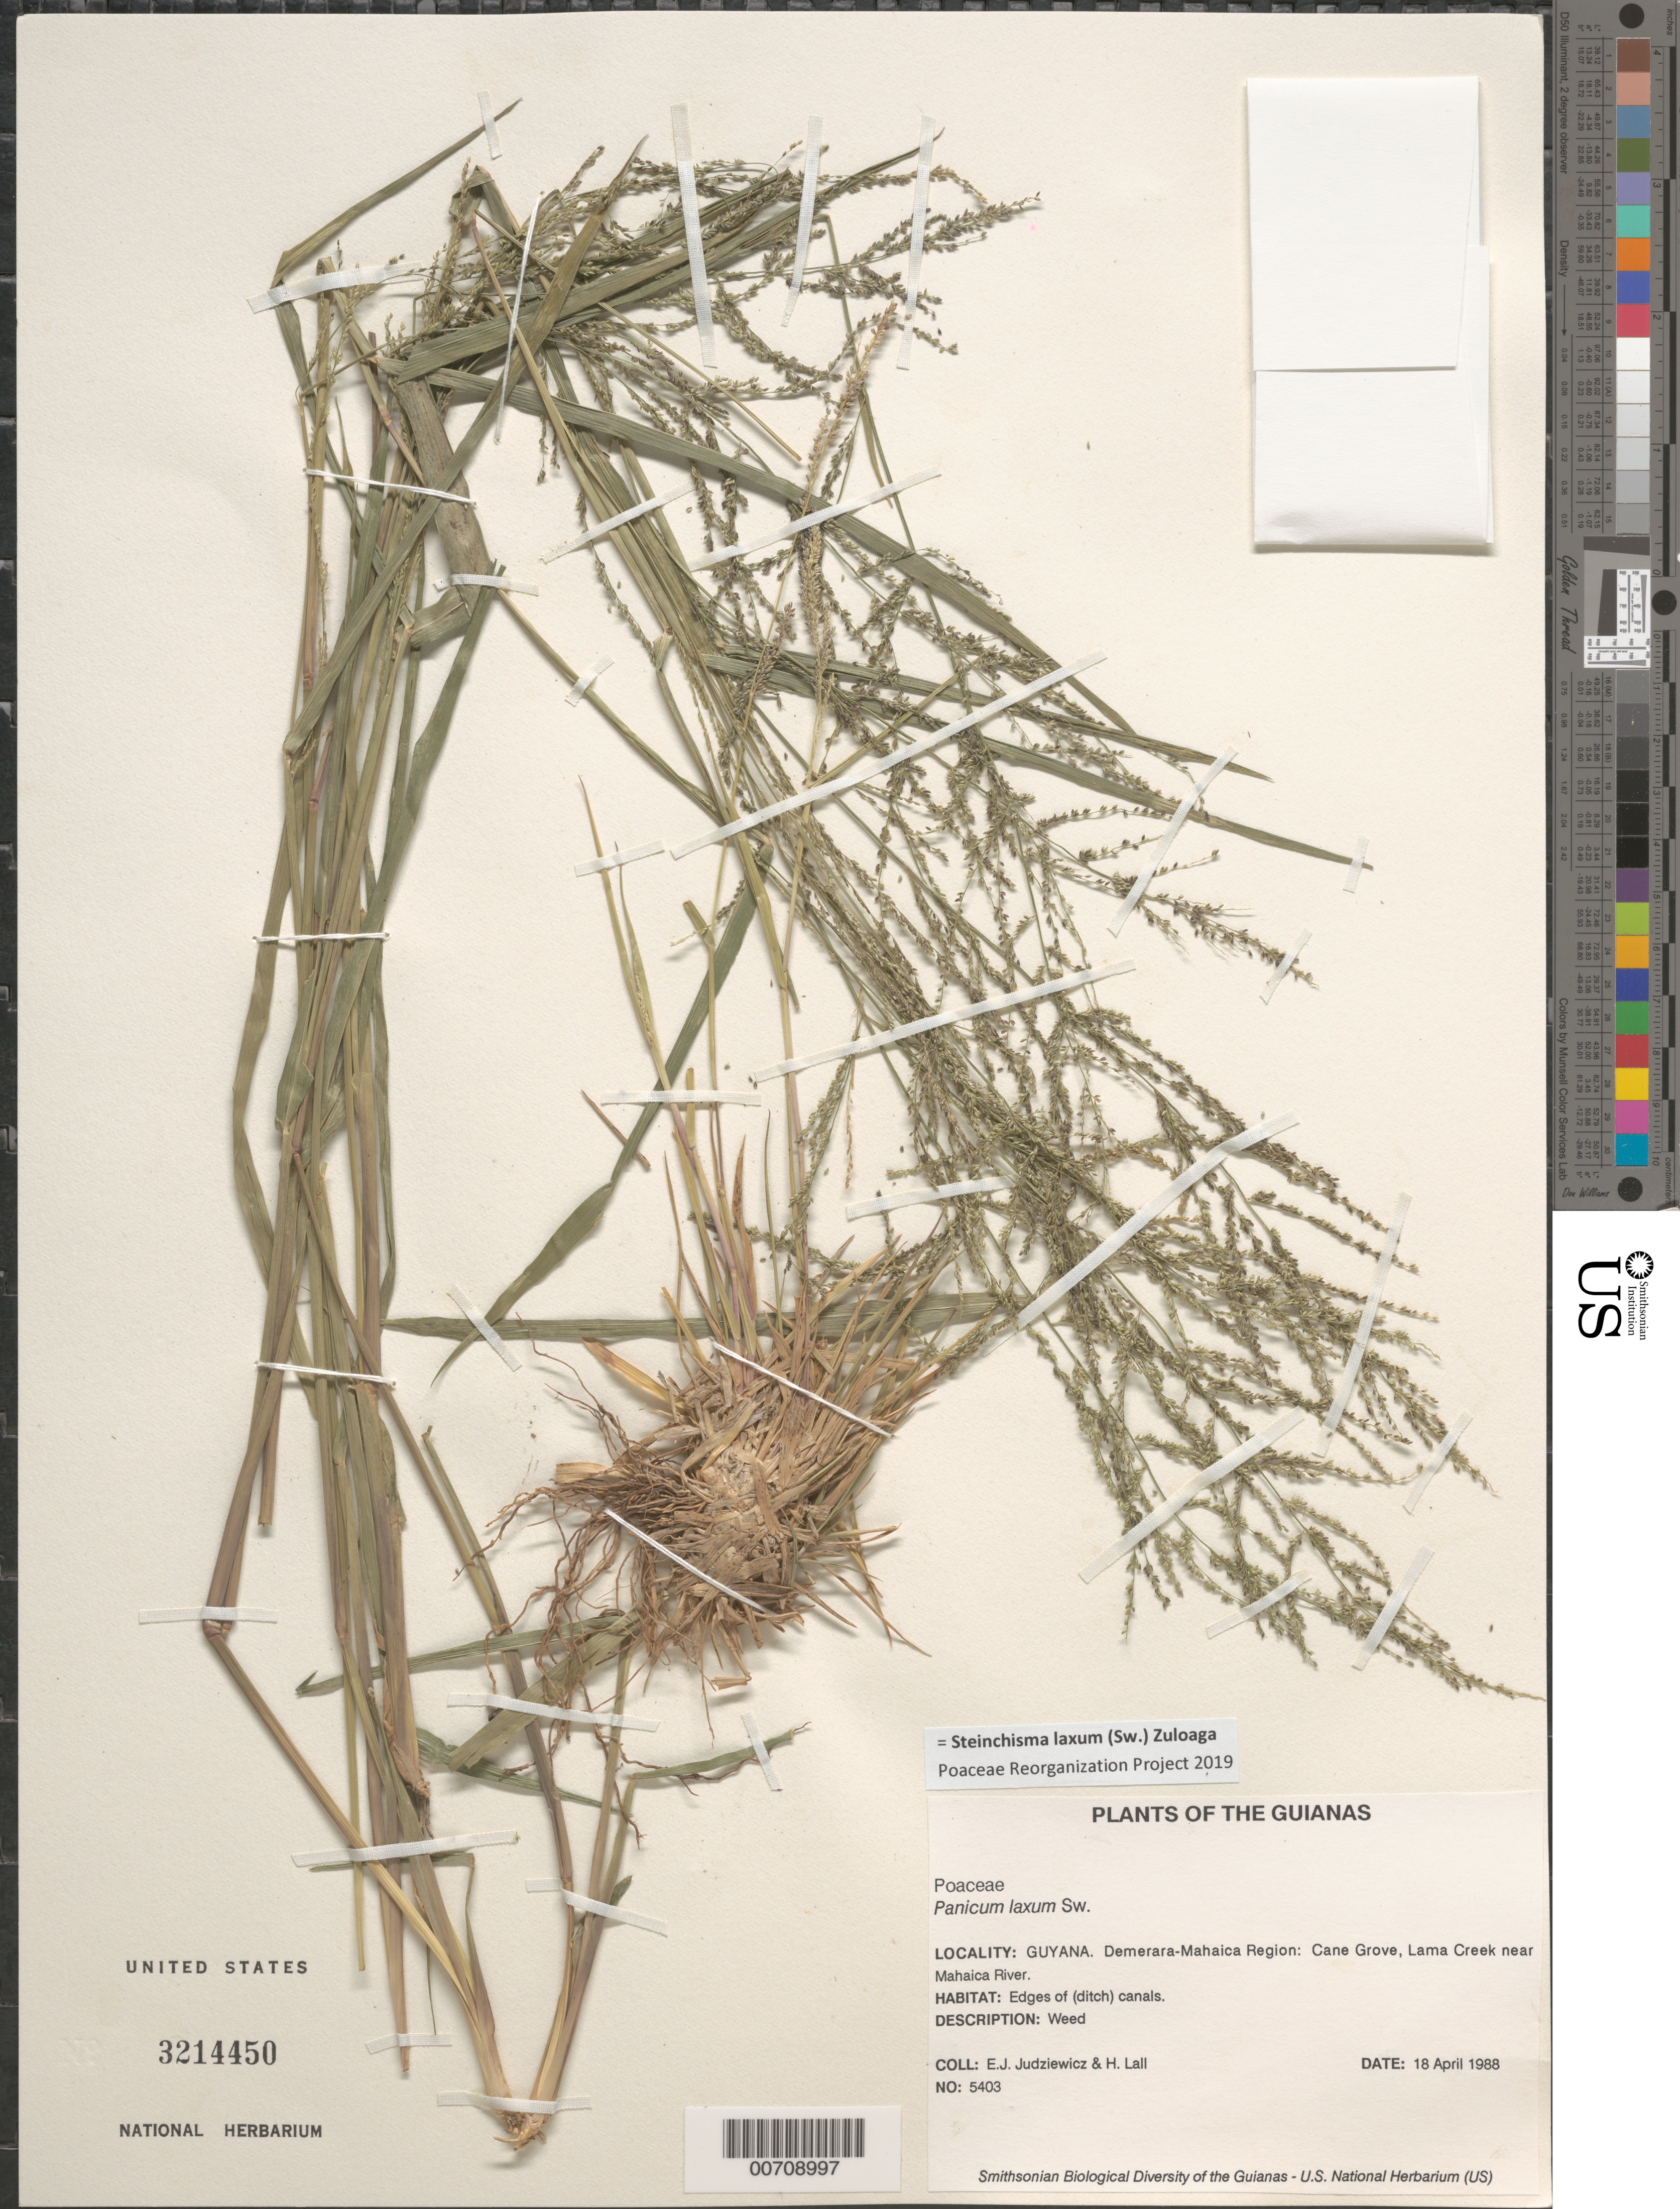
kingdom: Plantae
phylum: Tracheophyta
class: Liliopsida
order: Poales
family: Poaceae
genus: Panicum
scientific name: Panicum laxum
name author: Sw.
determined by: Judziewicz, E. J.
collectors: E. J. Judziewicz & H. Lall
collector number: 5403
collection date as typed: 18 April 1988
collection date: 1988-04-18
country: Guyana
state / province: Demerara-Mahaica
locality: Cane Grove, Lama Creek near Mahaica River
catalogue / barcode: US 3214450